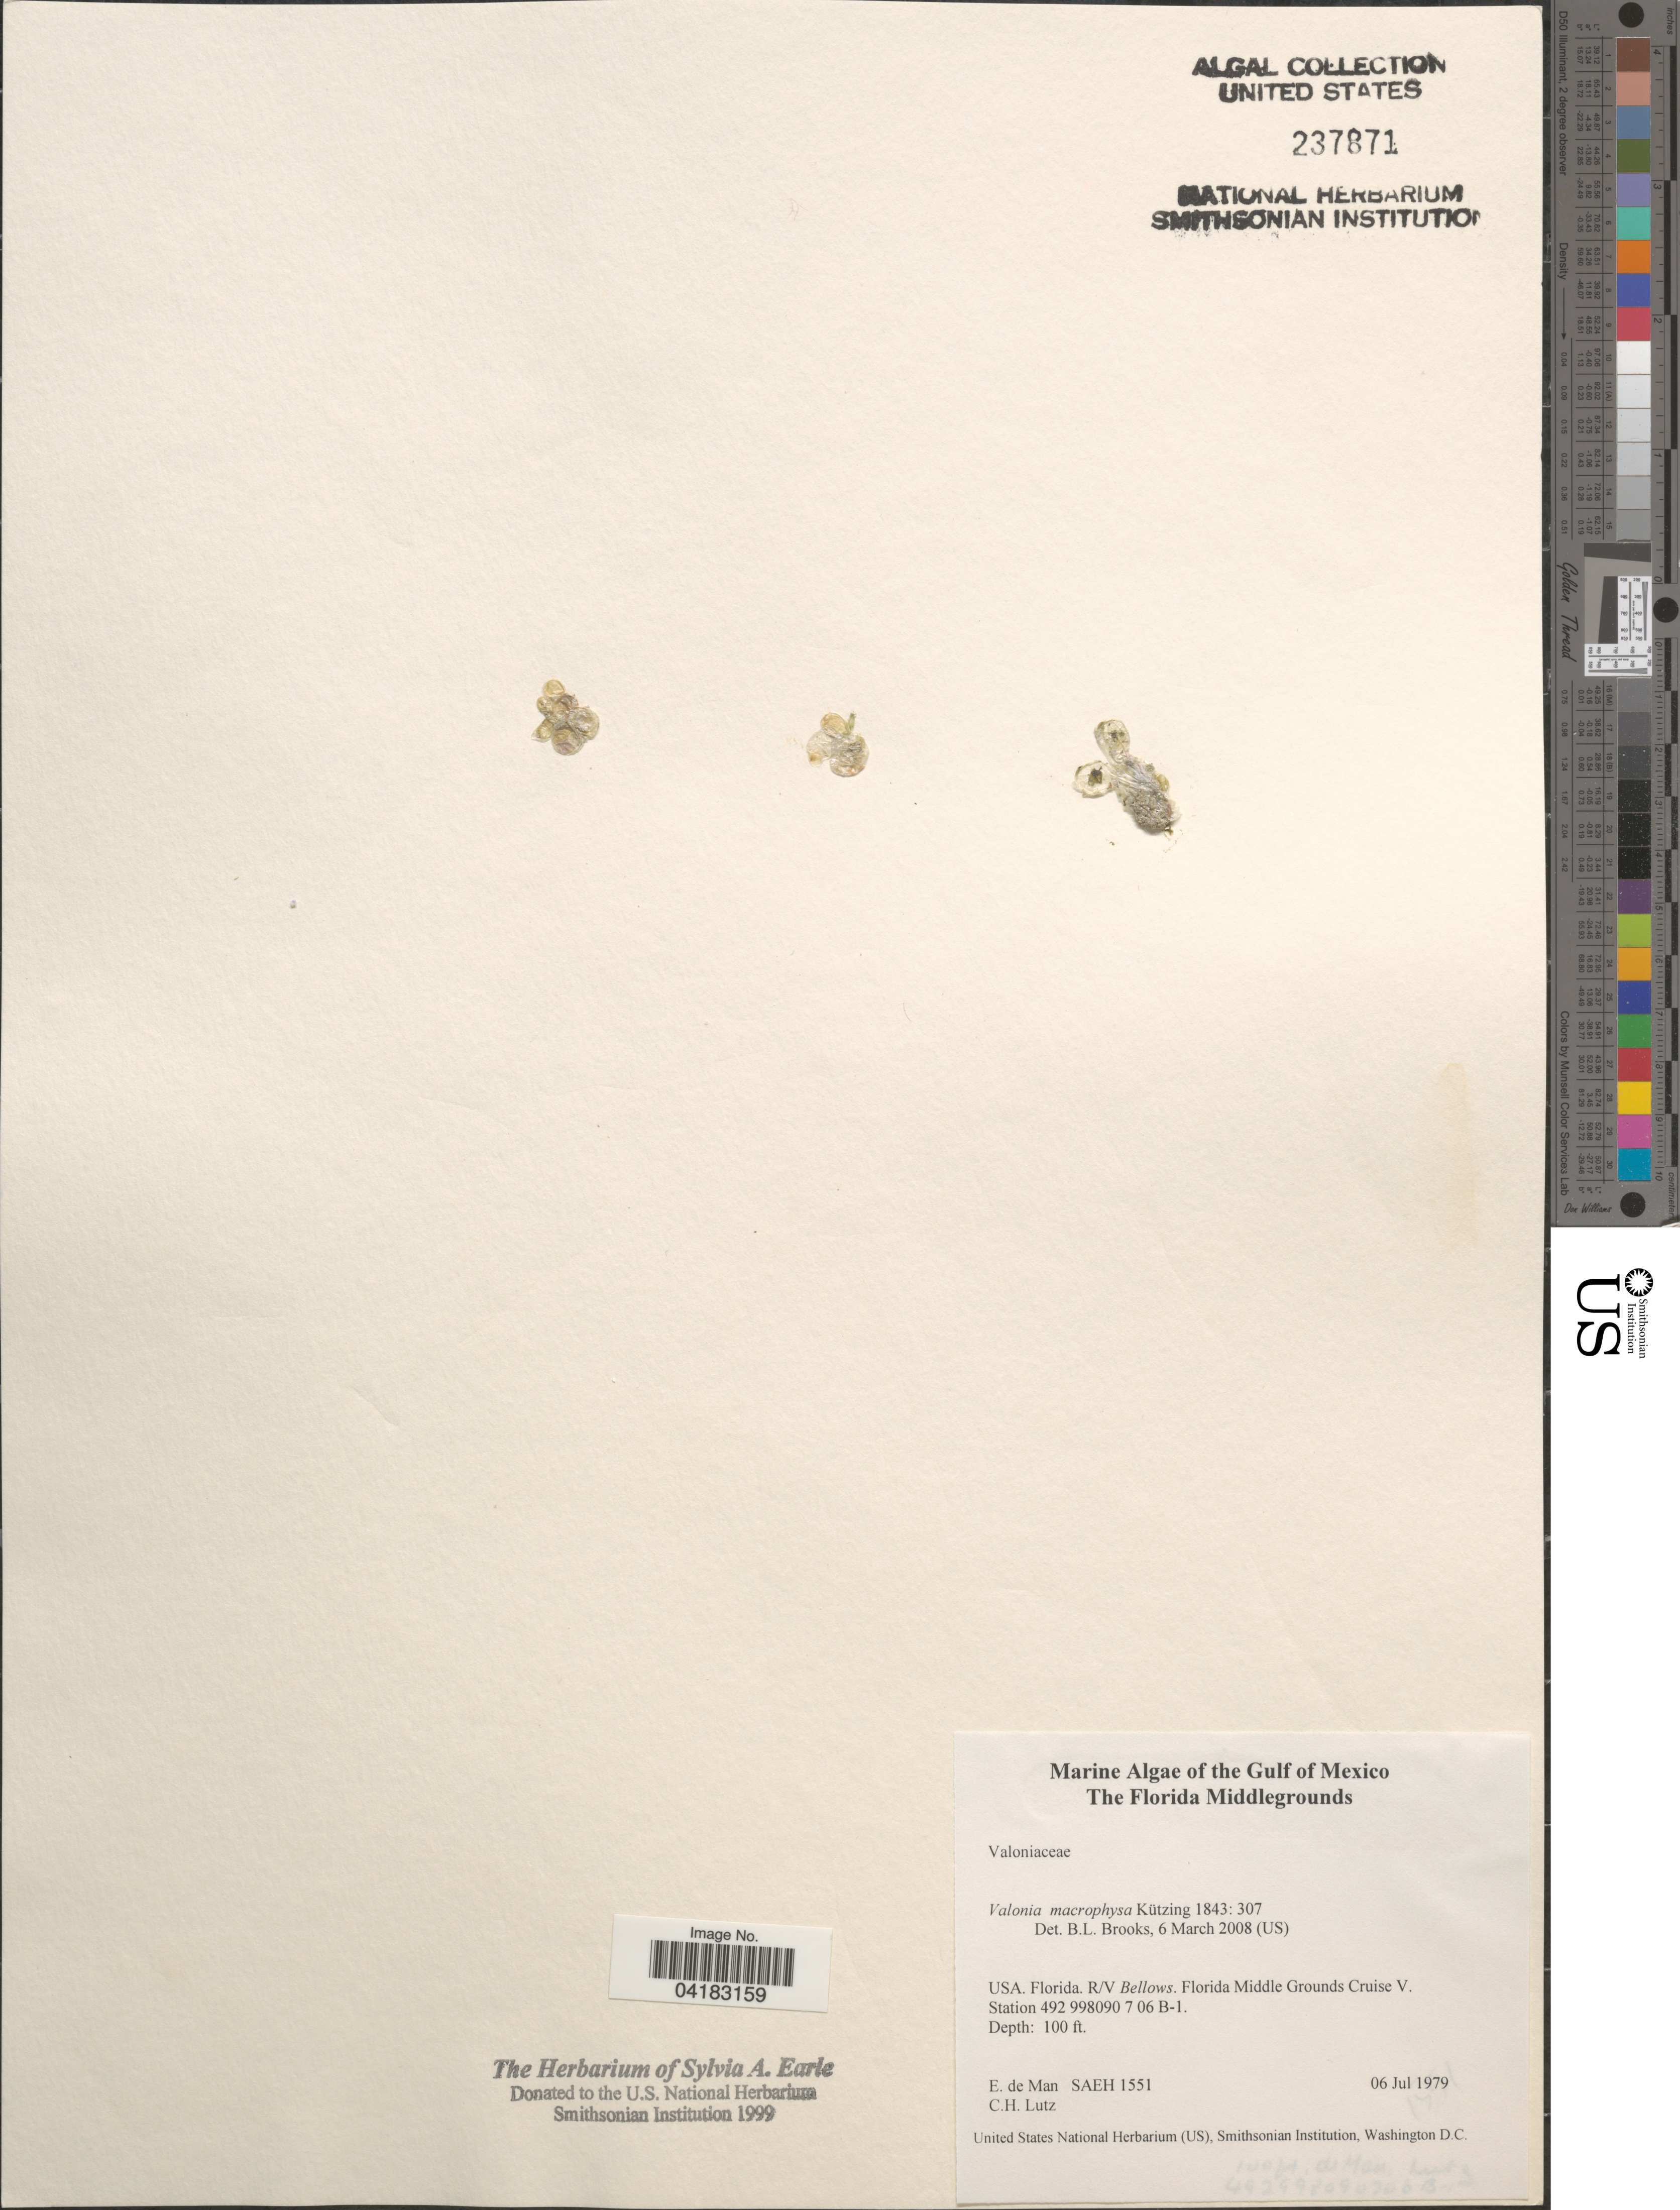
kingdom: Plantae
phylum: Chlorophyta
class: Ulvophyceae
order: Siphonocladales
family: Valoniaceae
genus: Valonia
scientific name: Valonia macrophysa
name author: Kütz.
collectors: E. de Man & C. Lutz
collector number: SAEH1551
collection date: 1979-07-06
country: United States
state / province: Florida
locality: Gulf of Mexico. R/V Bellows. Florida Middle Grounds Cruise V. Station 492 998090 7 06 B-1.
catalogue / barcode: US 237871